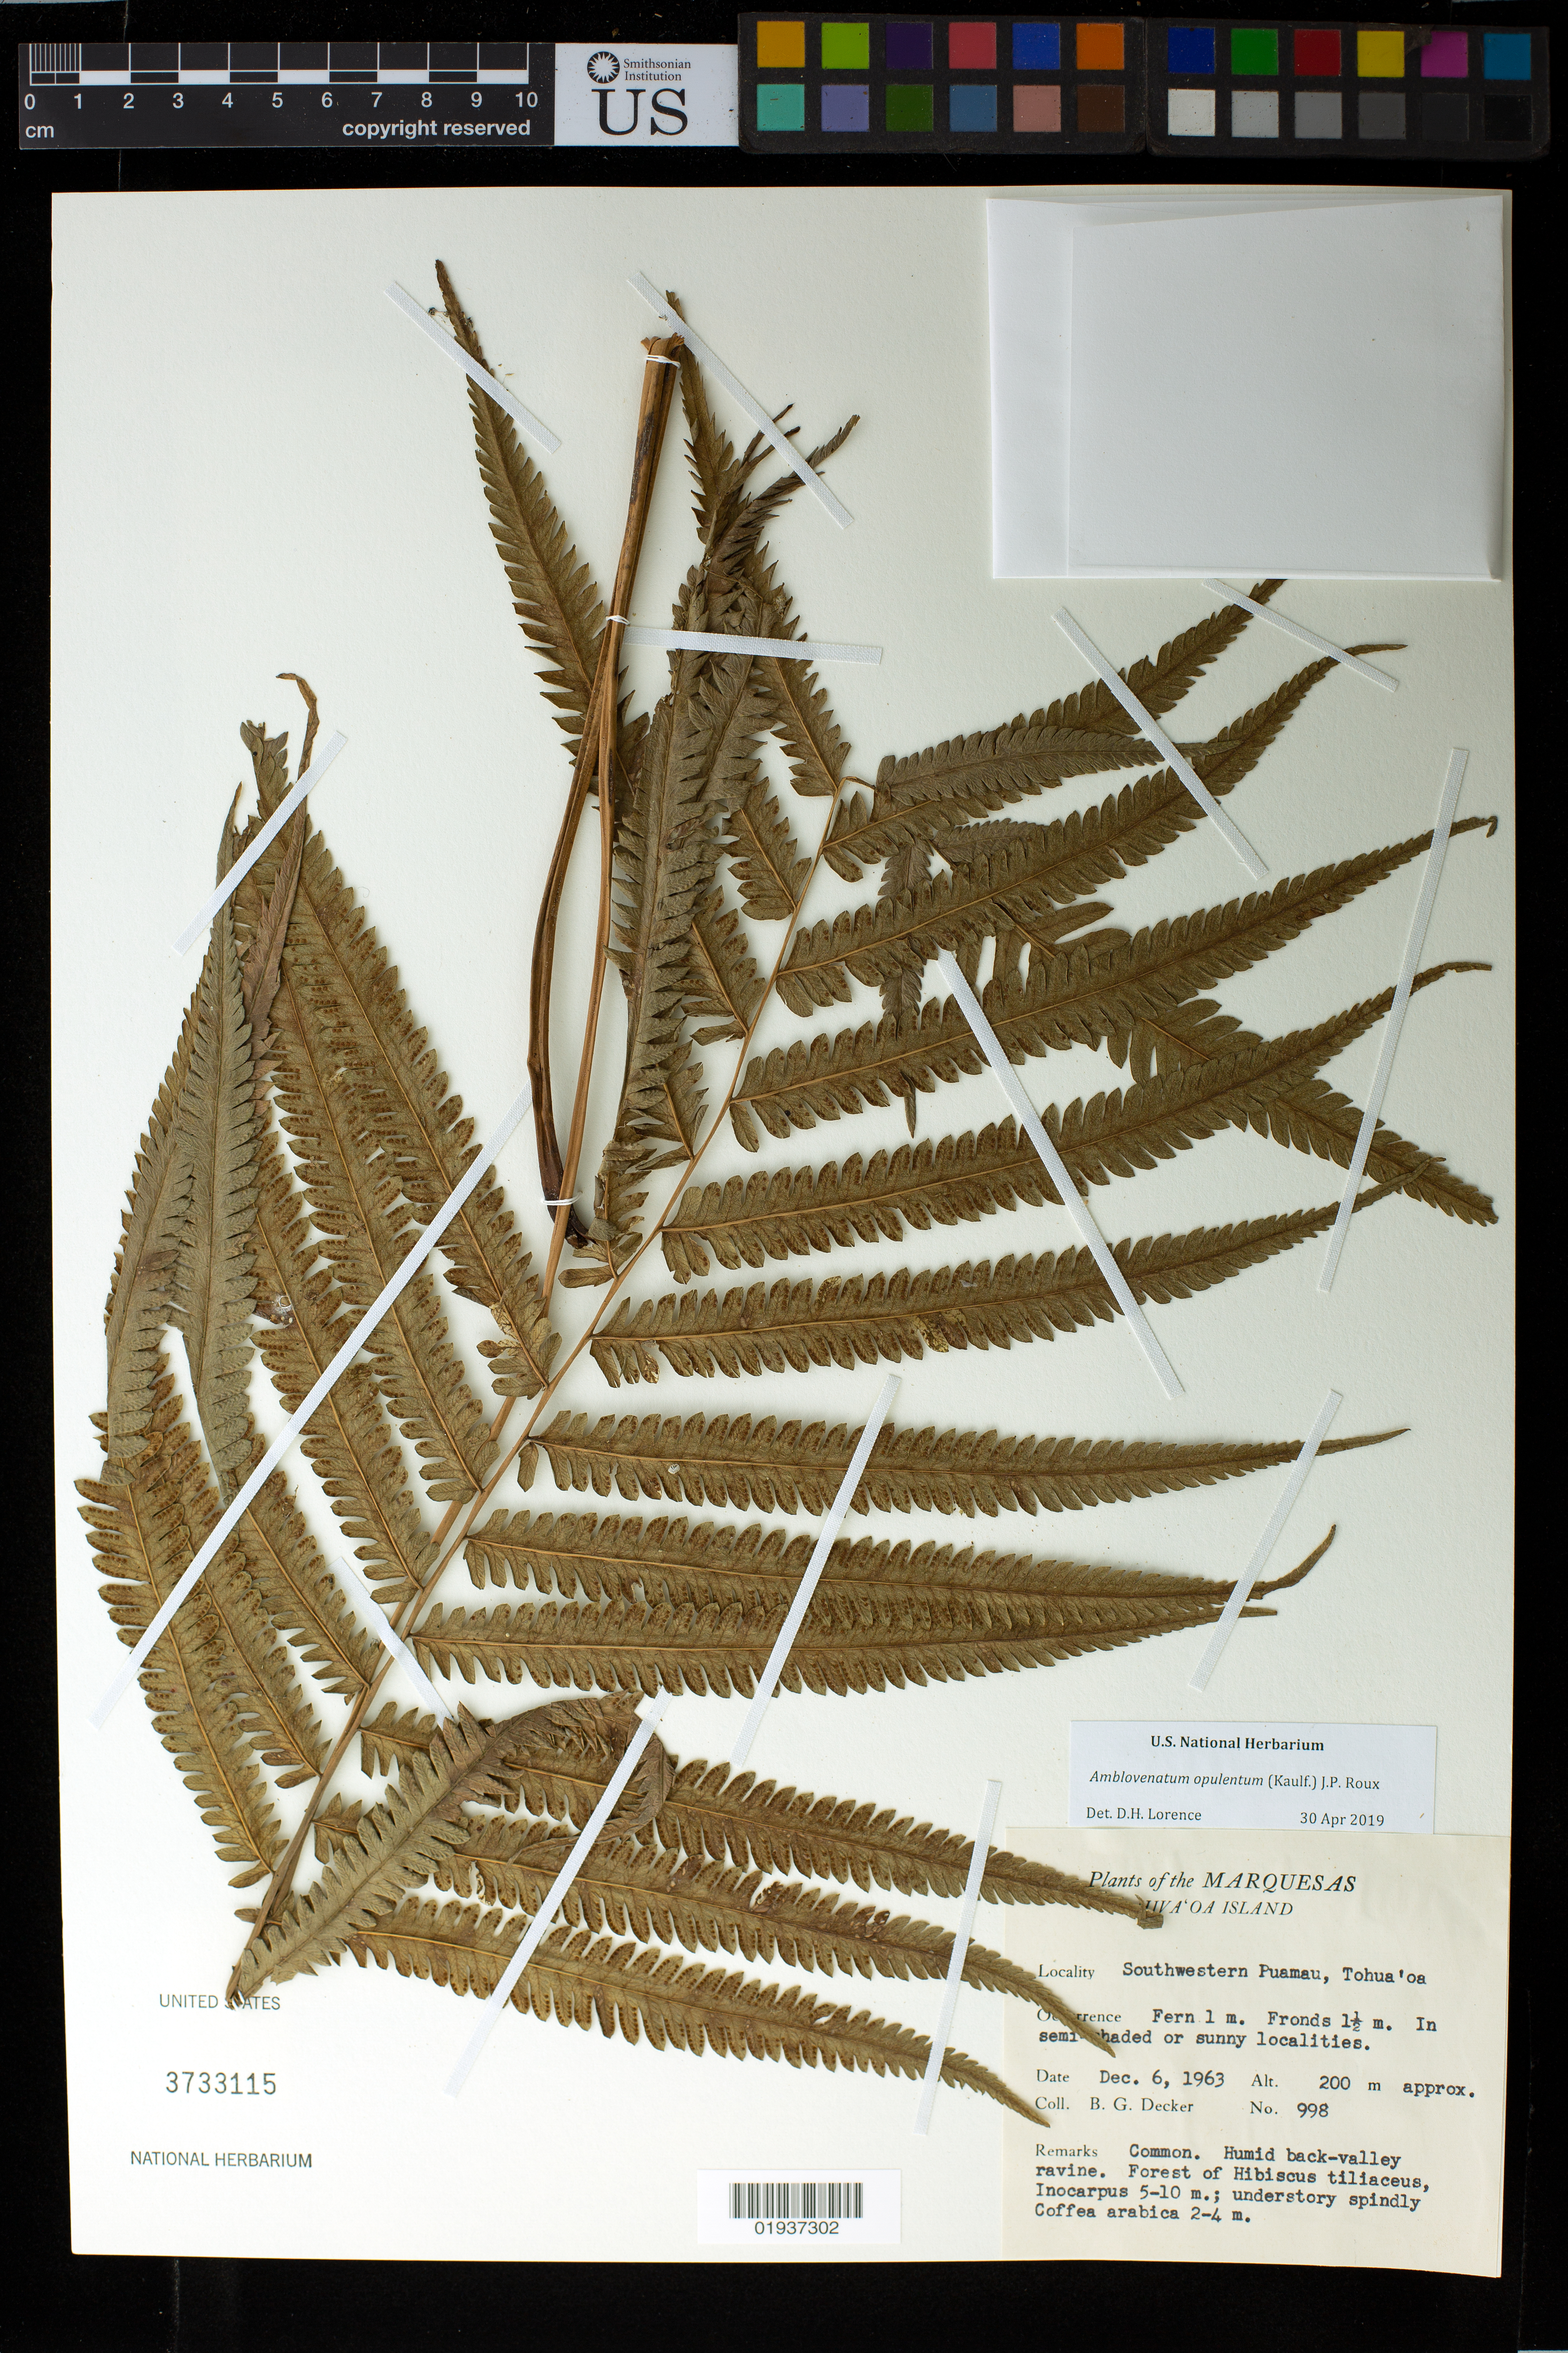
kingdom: Plantae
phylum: Tracheophyta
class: Polypodiopsida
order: Polypodiales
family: Thelypteridaceae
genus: Amphineuron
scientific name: Amphineuron opulentum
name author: (Kaulf.) Holttum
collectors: B. G. Decker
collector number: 998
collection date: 1963-12-06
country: French Polynesia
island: Hiva Oa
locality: Southwestern Puamau, Tohua'oa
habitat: Humid back-valley ravine; in semi-shaded or sunny localities. Forest of Hibiscus tiliaceus, Inocarpus 5-10 m; understory spindly Coffea arabica 2-4 m; common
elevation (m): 200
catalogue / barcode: US 3733115